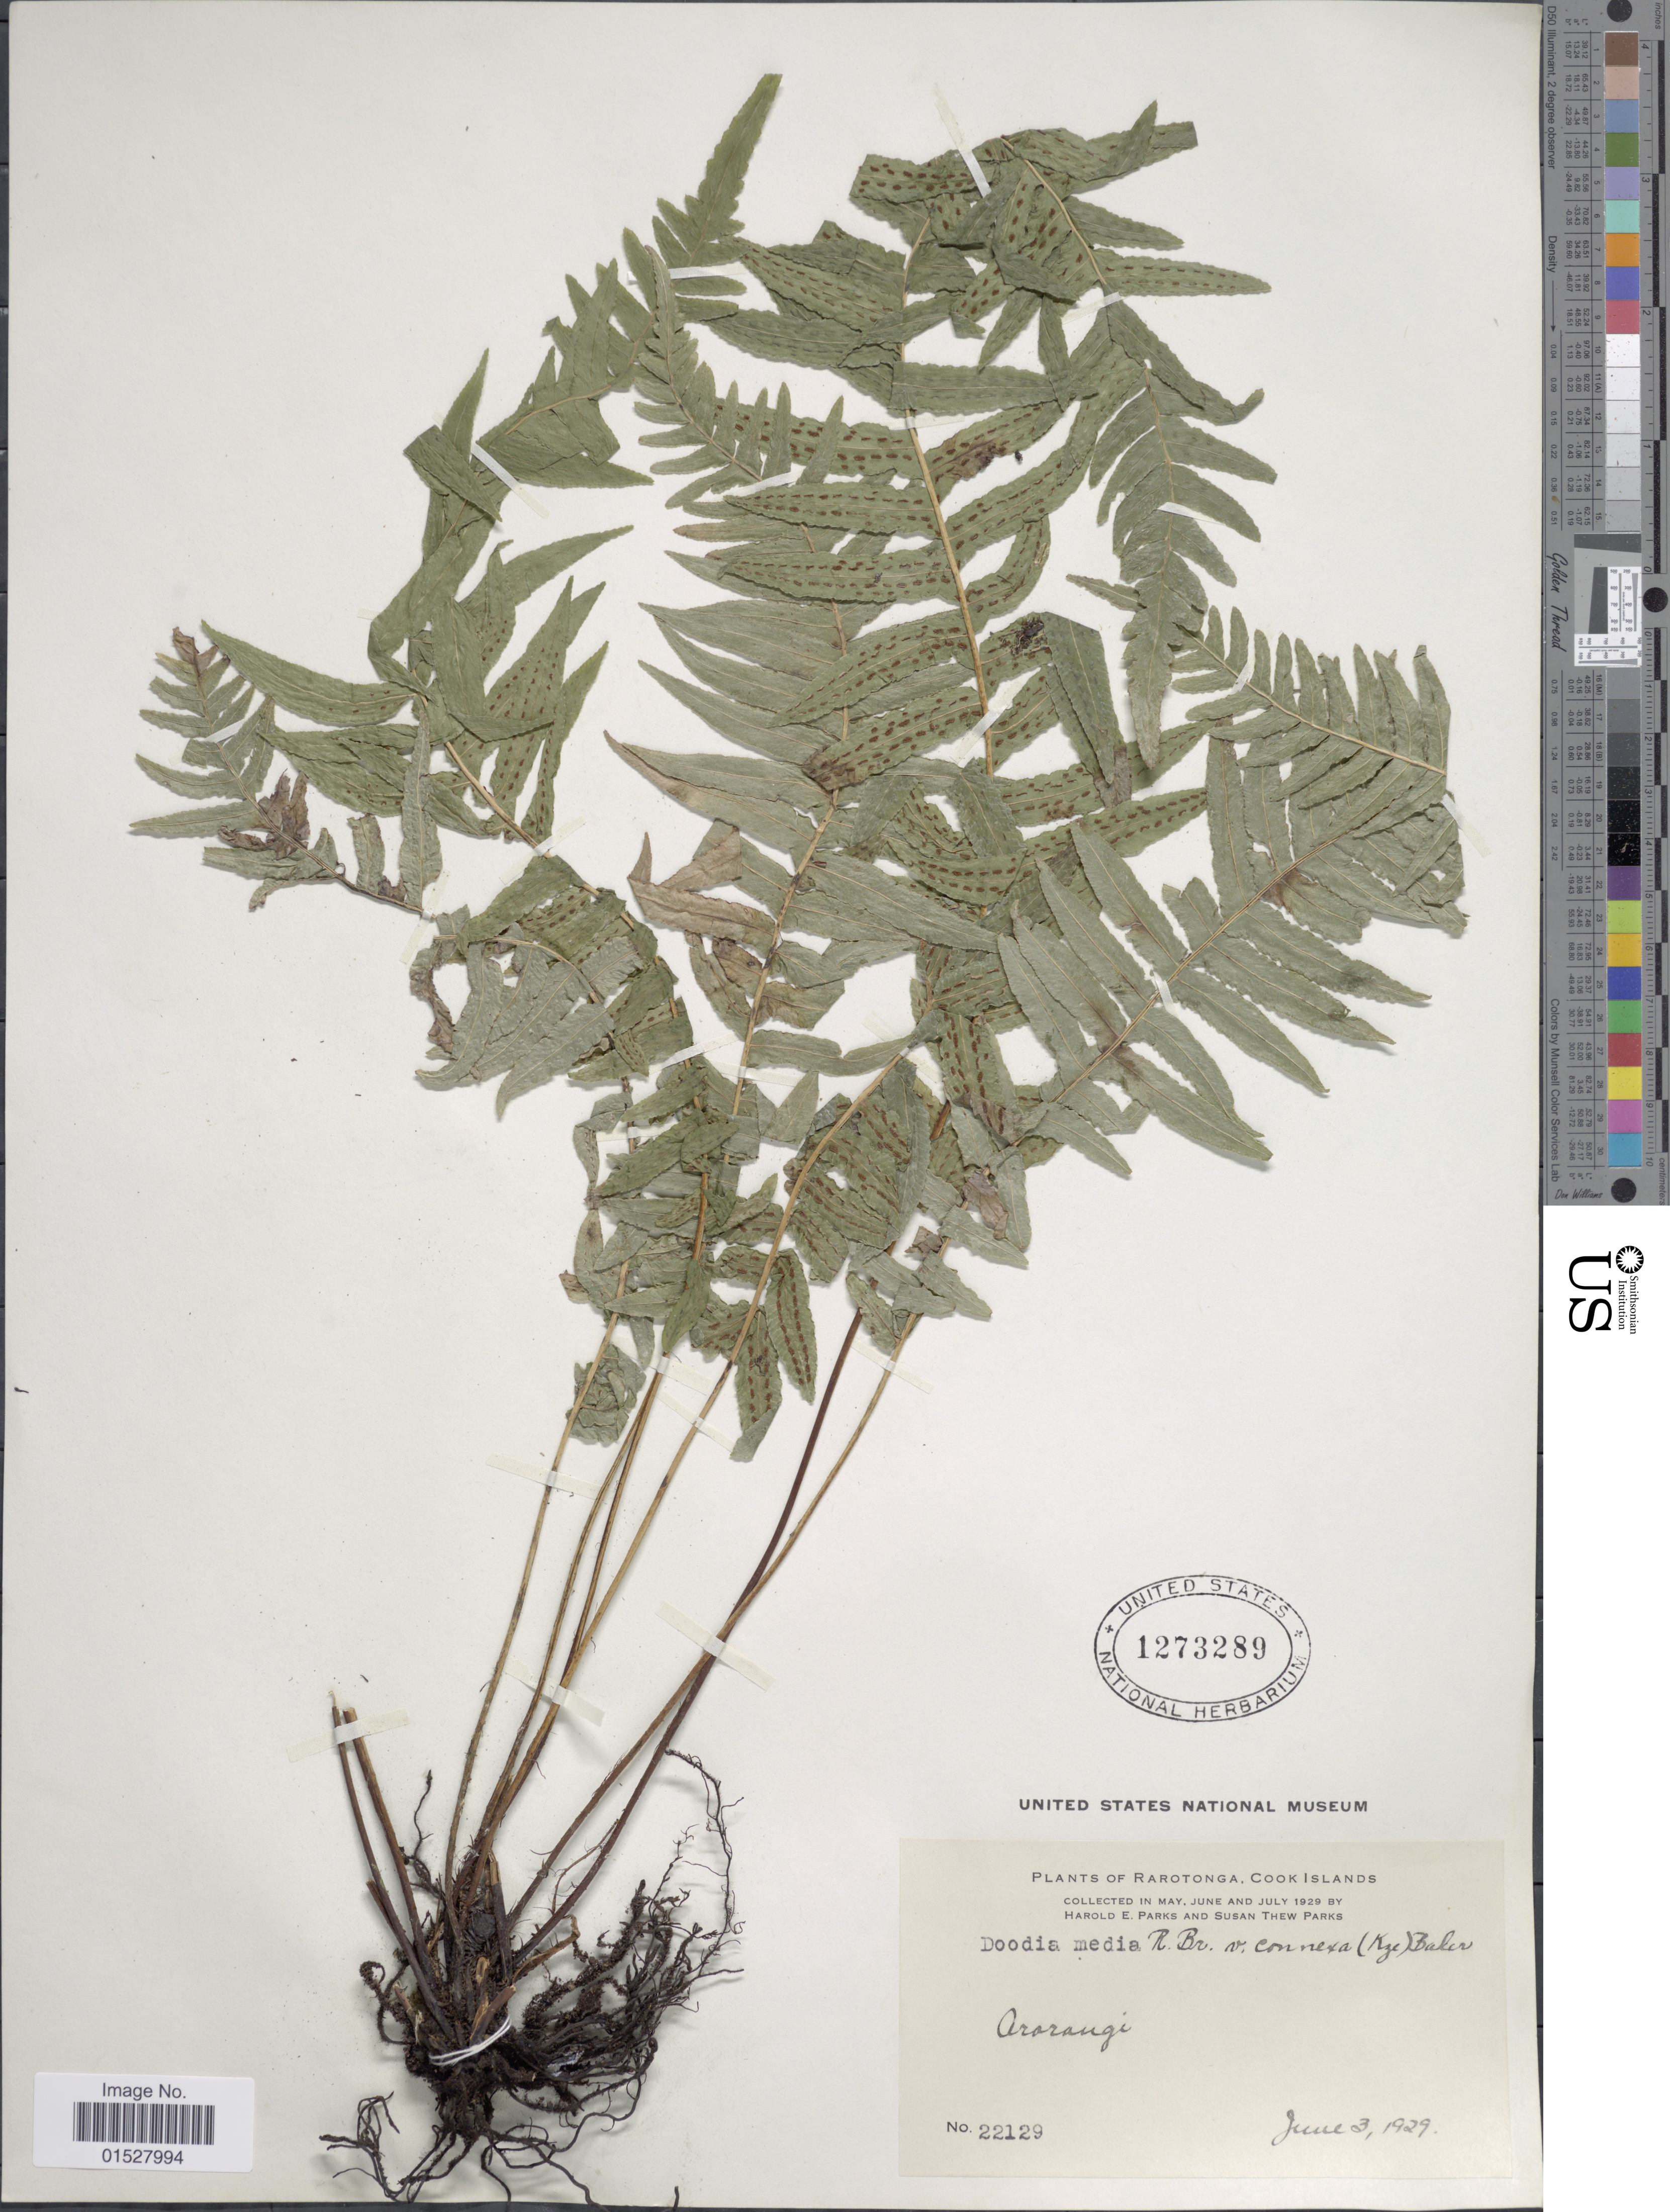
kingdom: Plantae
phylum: Tracheophyta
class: Polypodiopsida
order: Polypodiales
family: Blechnaceae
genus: Blechnum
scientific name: Blechnum medium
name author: (R. Br.) Christenh.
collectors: H. E. Parks & S. Parks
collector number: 22129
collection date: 1929-06-03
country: Cook Islands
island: Rarotonga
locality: Rarotonga, Arorangi.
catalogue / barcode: US 1273289